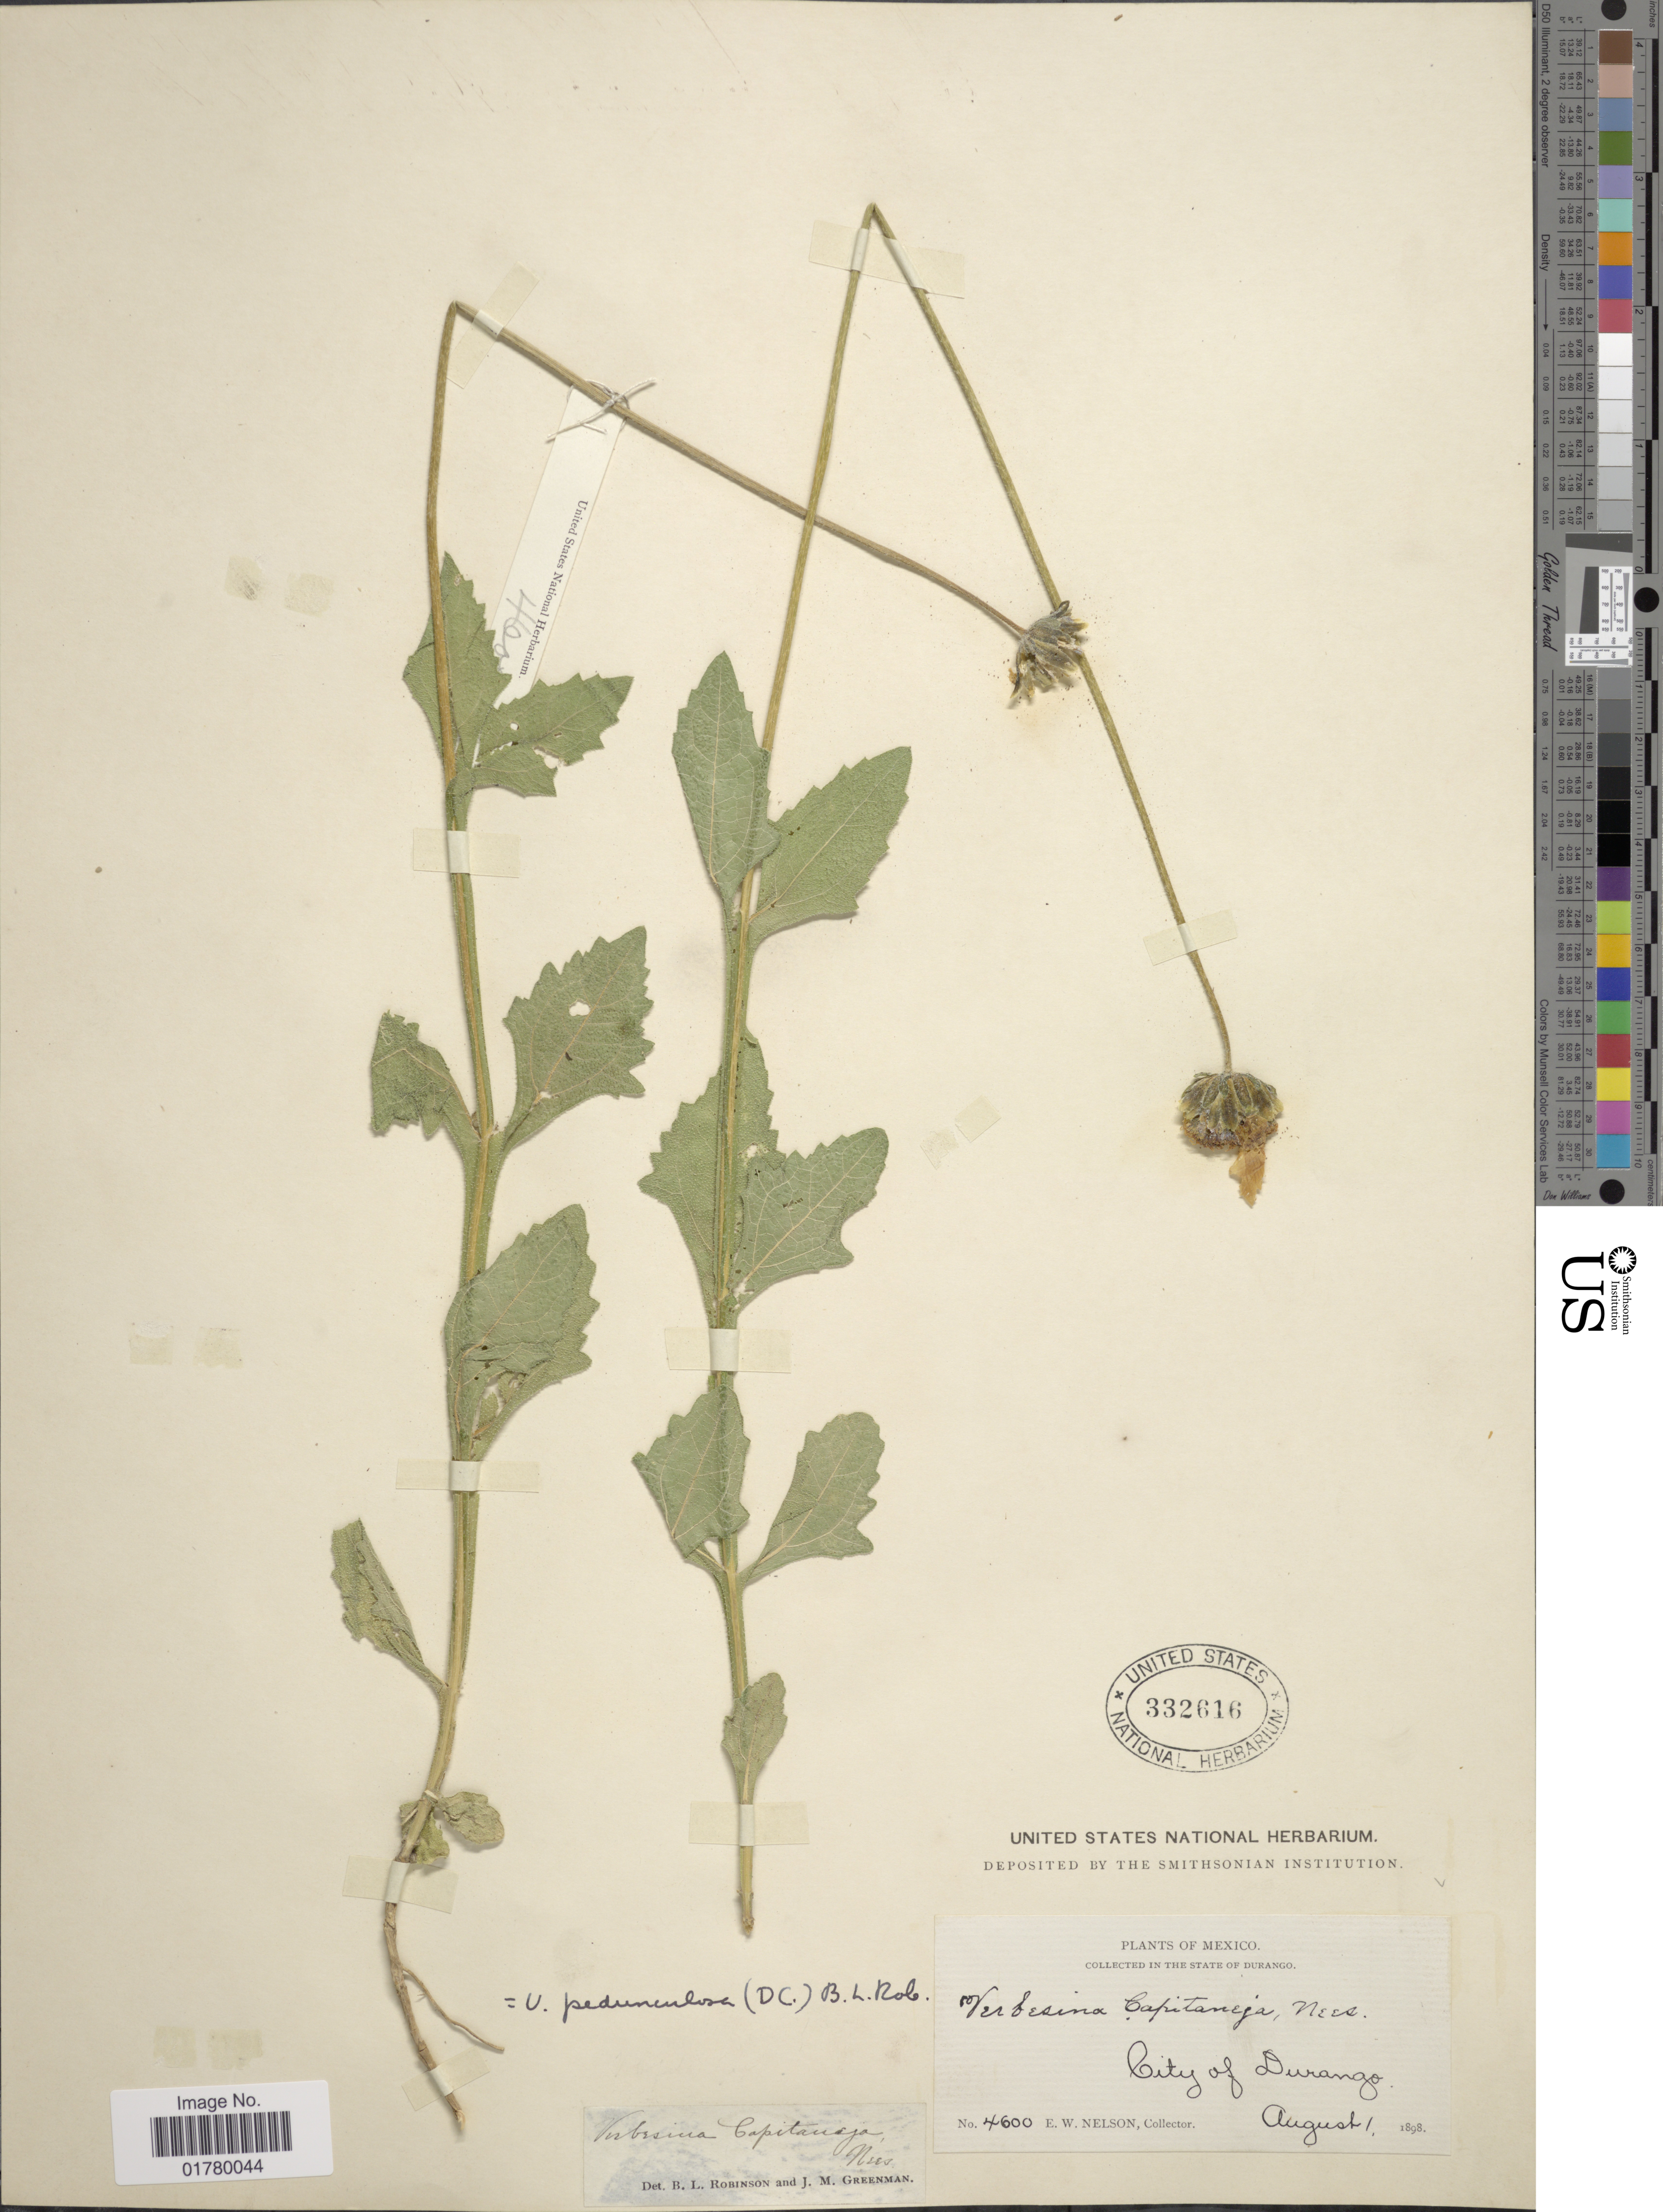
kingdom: Plantae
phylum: Tracheophyta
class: Magnoliopsida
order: Asterales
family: Asteraceae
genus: Verbesina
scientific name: Verbesina pedunculosa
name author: (DC.) B.L. Rob.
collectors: E. W. Nelson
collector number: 4600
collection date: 1898-08-01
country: Mexico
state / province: Durango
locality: City of Durango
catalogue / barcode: US 332616